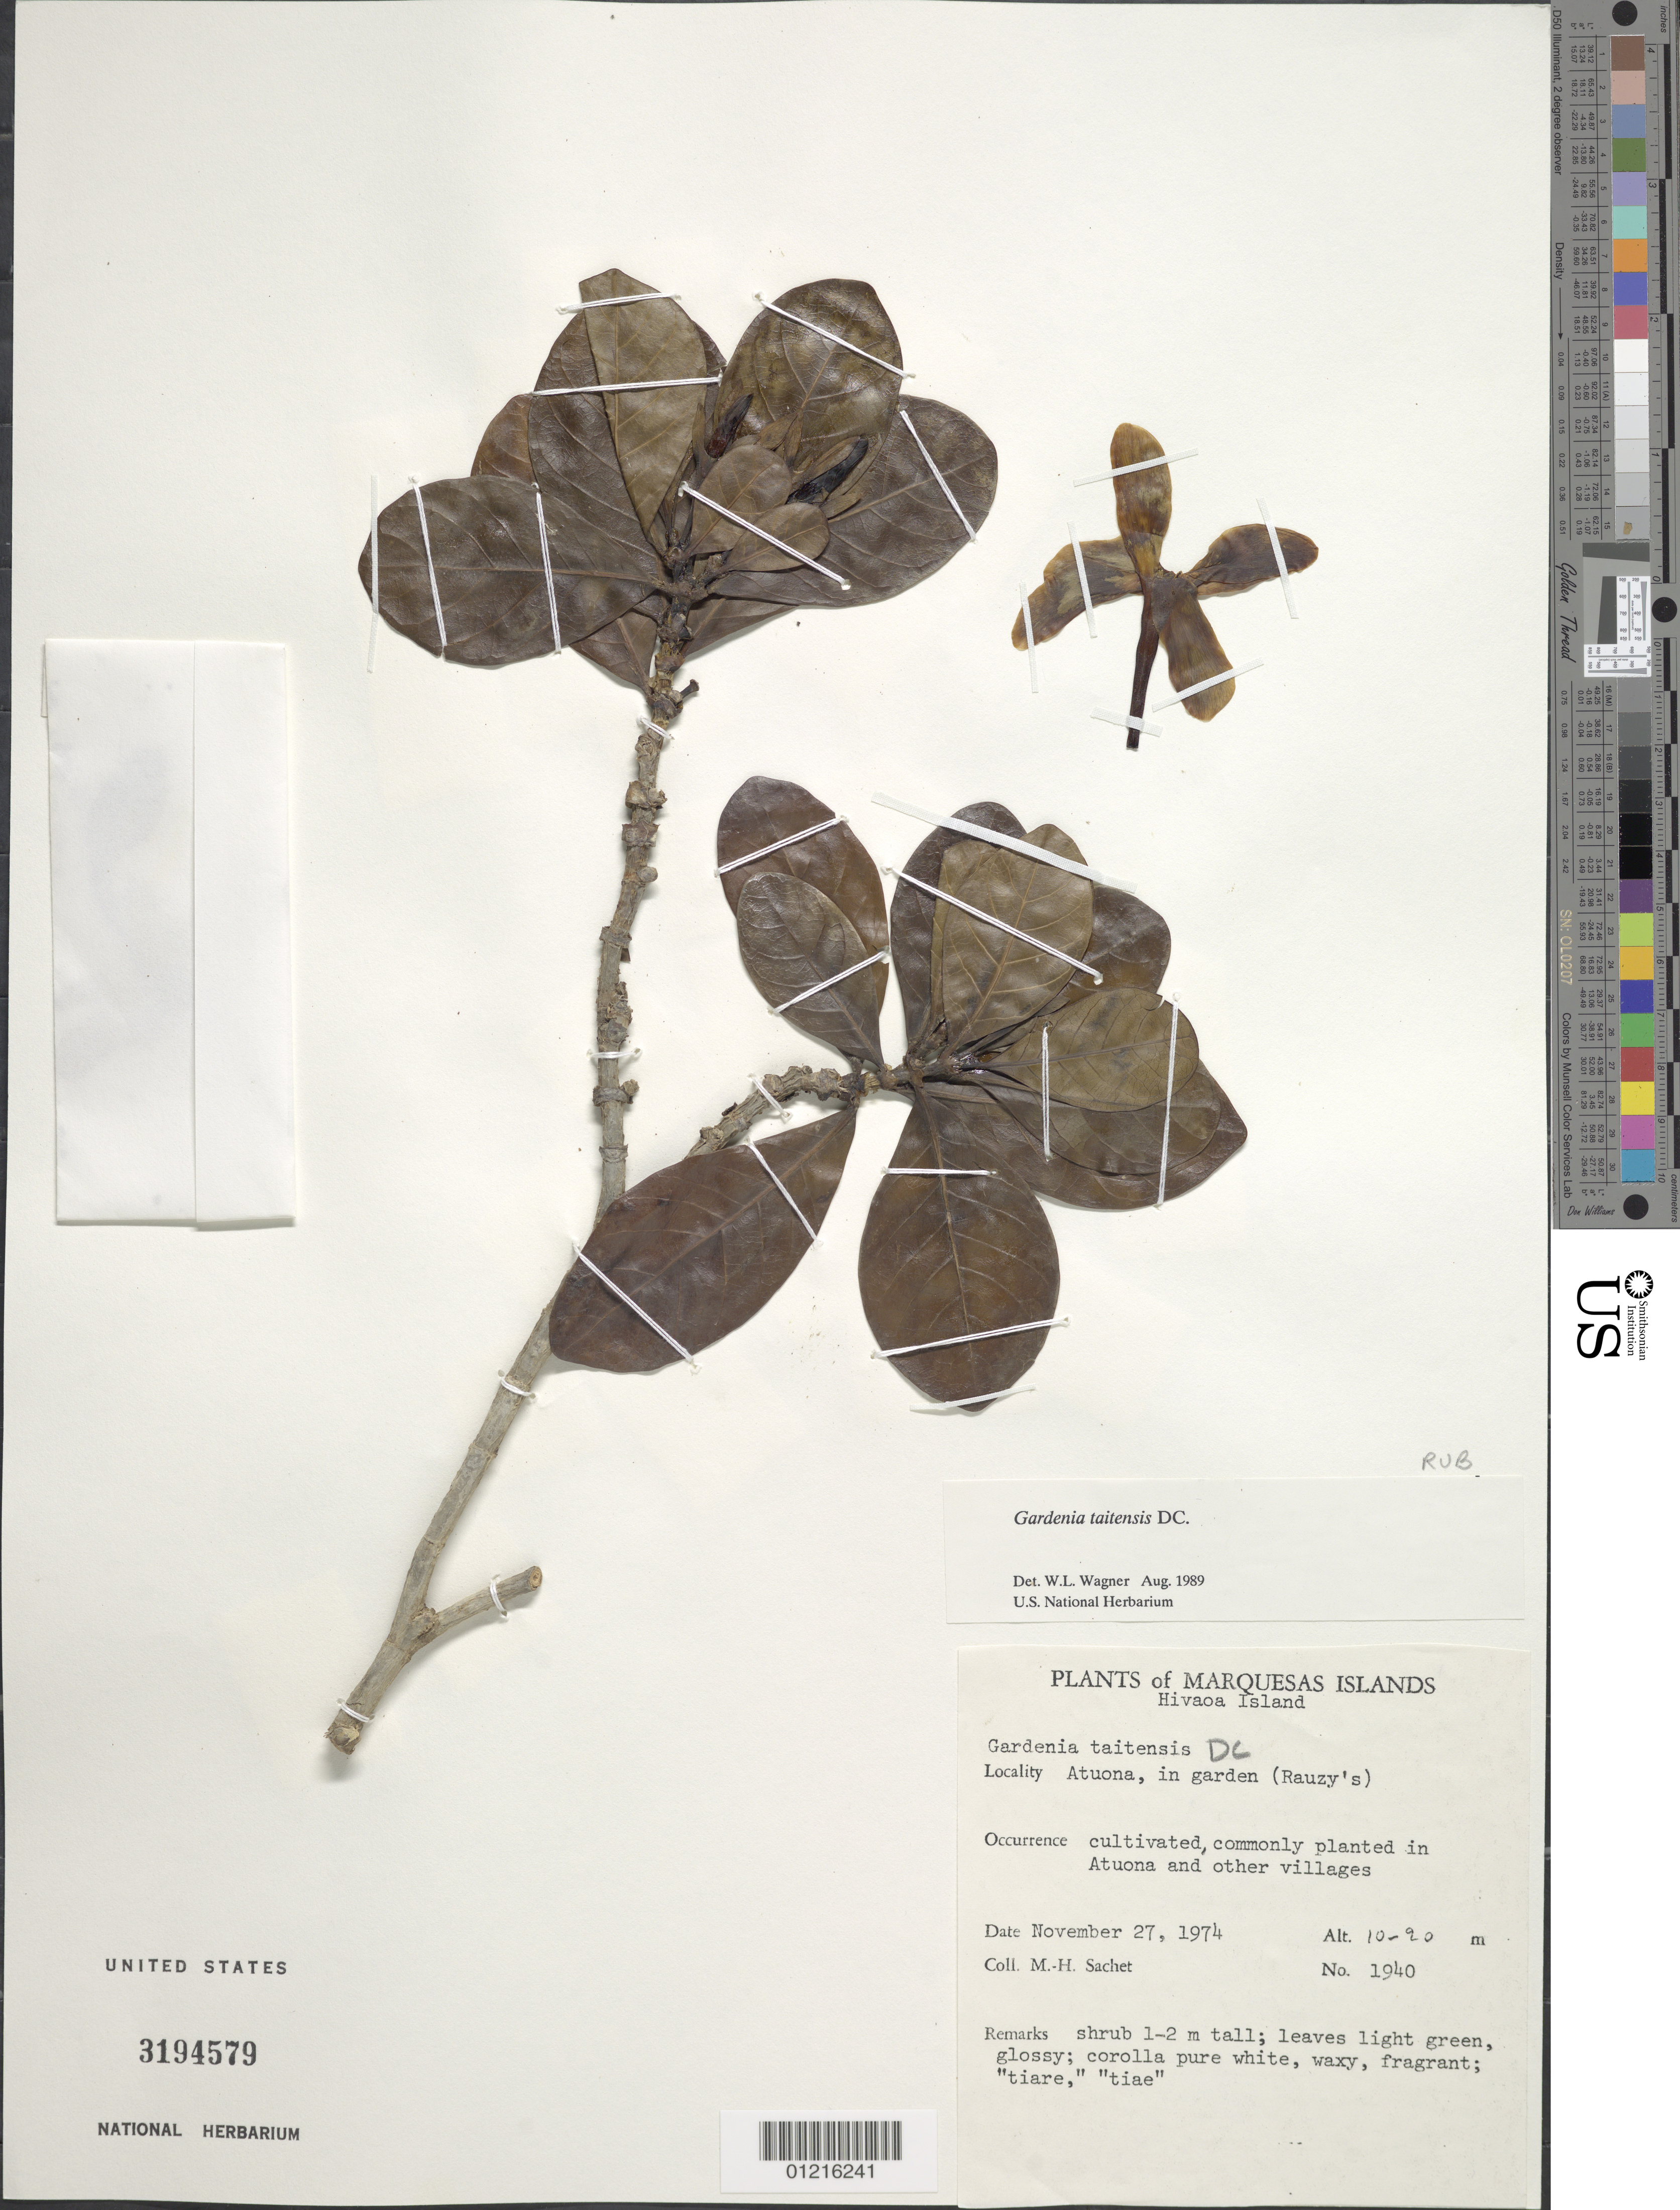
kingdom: Plantae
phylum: Tracheophyta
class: Magnoliopsida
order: Gentianales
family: Rubiaceae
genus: Gardenia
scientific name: Gardenia taitensis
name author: DC.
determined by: Wagner, W. L., (BOT), Smithsonian Institution - National Museum of Natural History (UNITED STATES)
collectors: M.-H. Sachet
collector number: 1940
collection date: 1974-11-27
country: French Polynesia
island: Hiva Oa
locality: Atuona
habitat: Garden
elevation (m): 10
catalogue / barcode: US 3194579